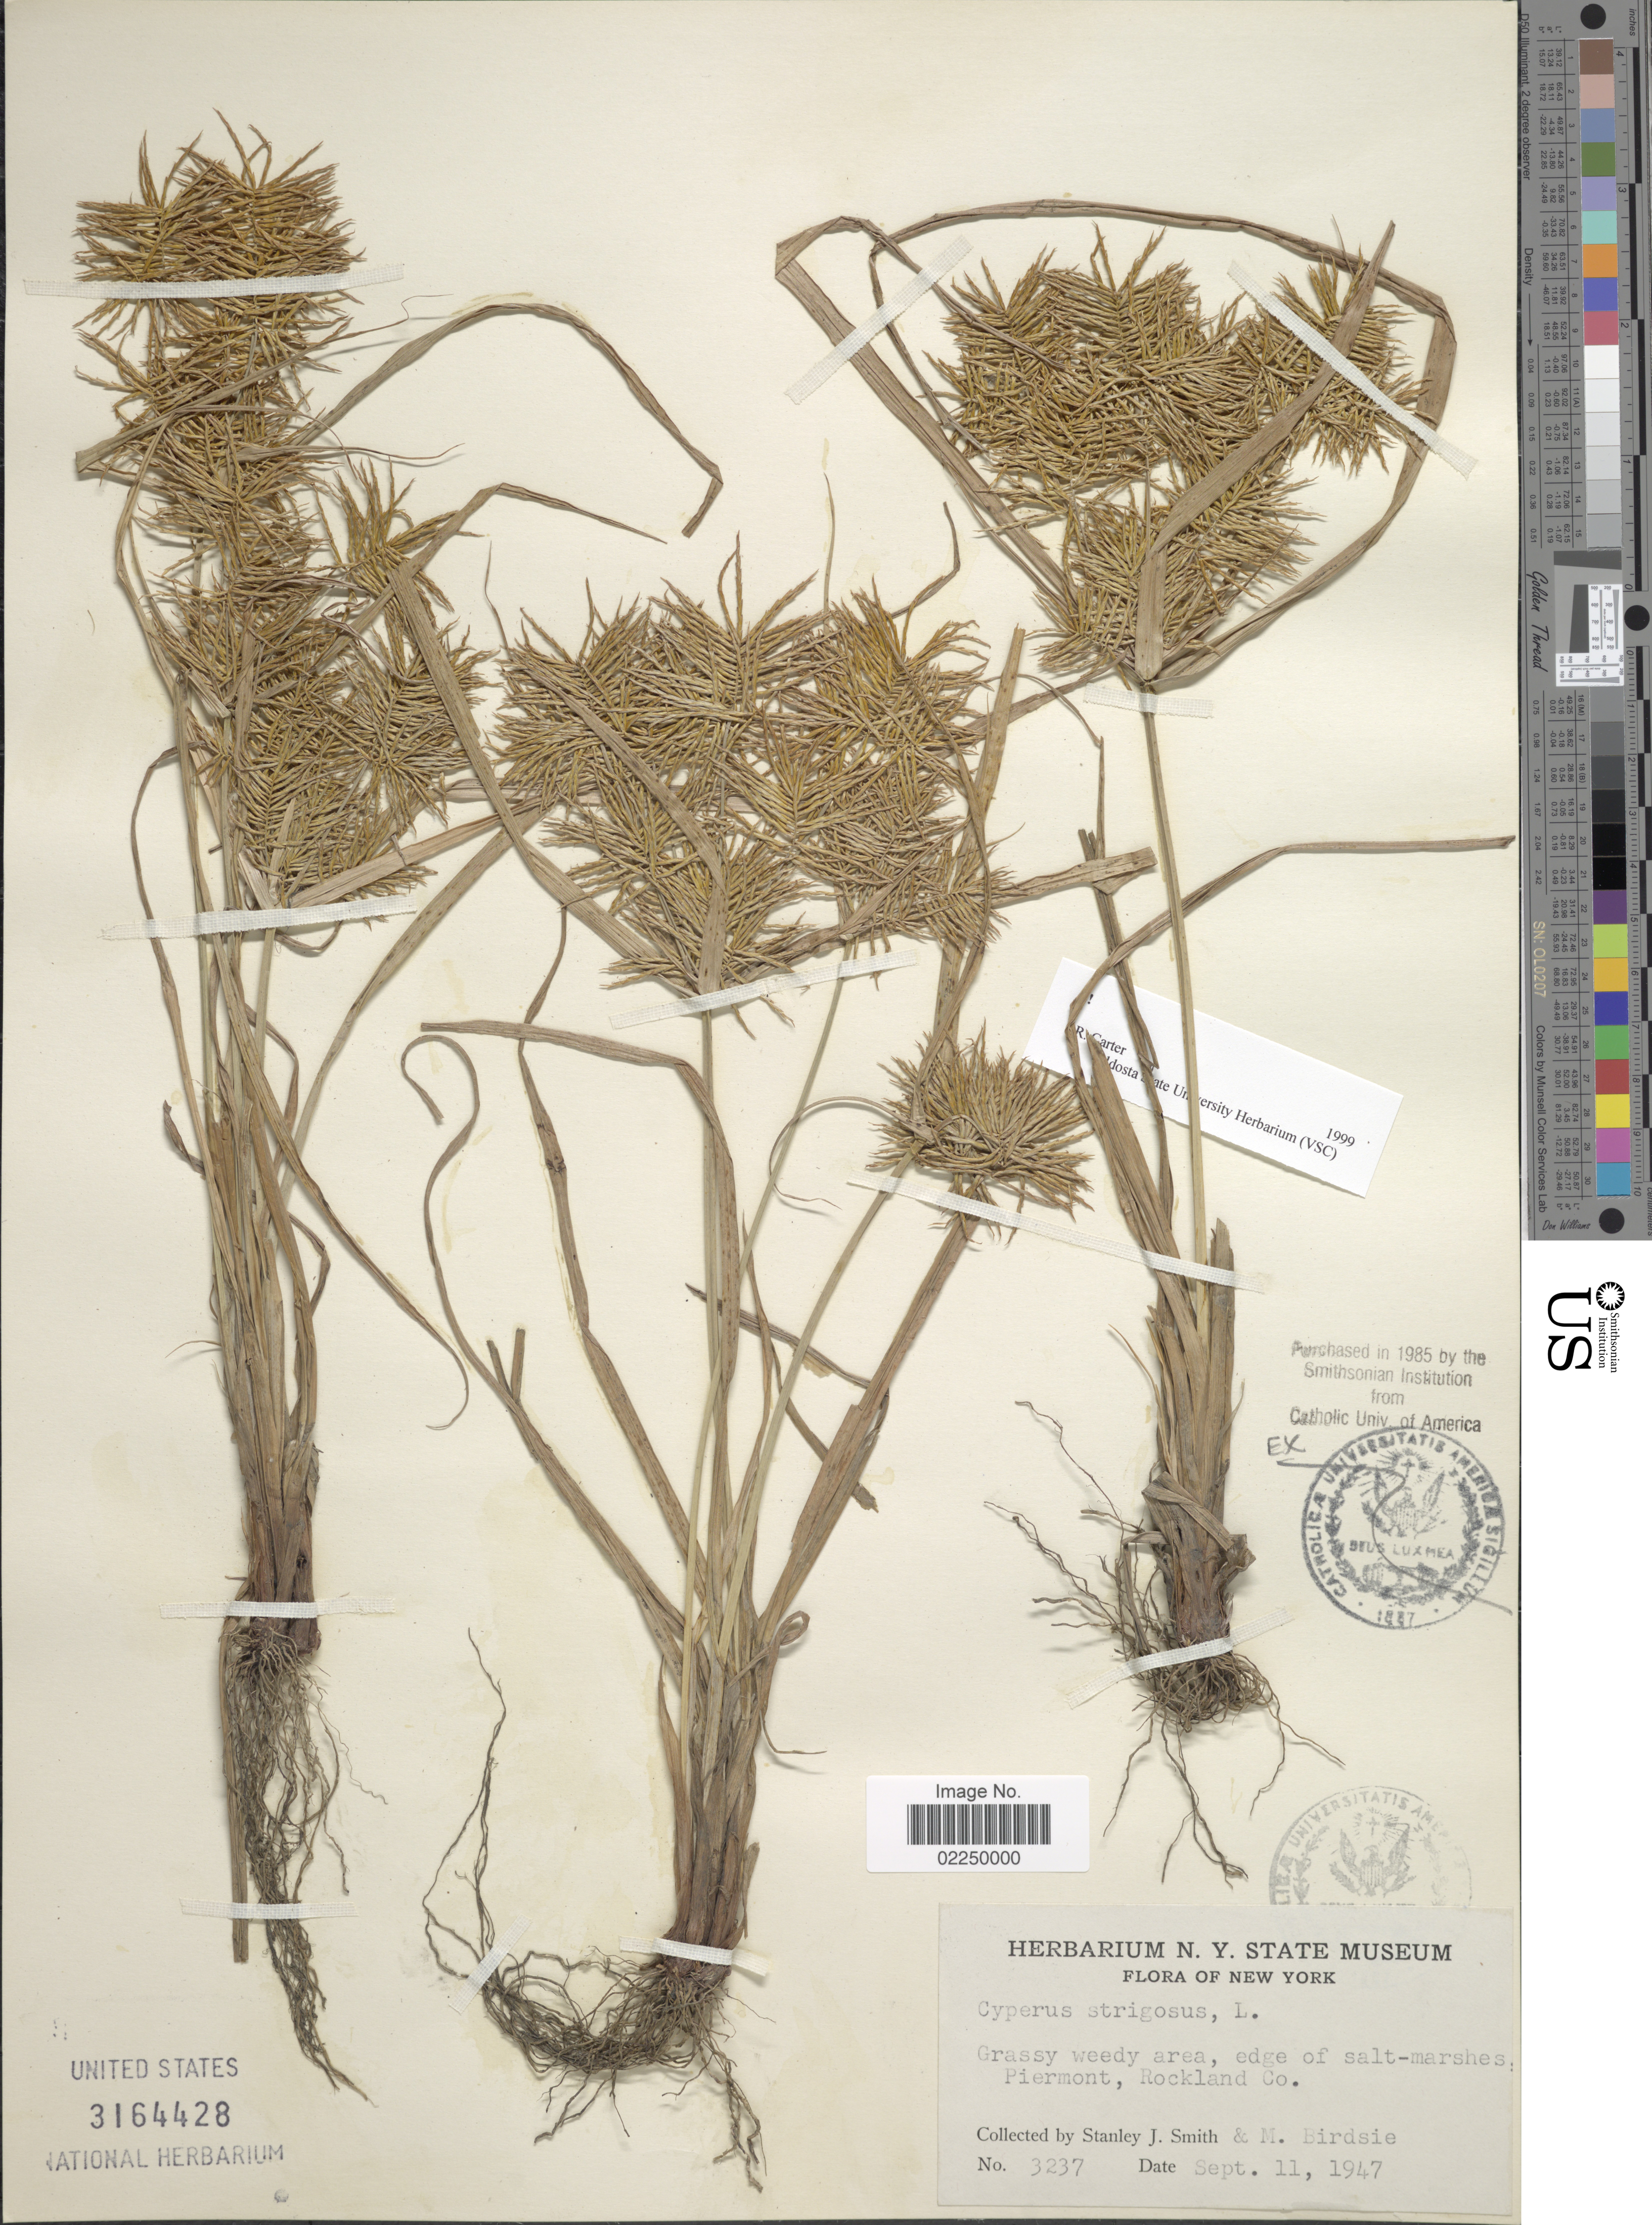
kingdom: Plantae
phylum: Tracheophyta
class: Liliopsida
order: Poales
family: Cyperaceae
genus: Cyperus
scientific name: Cyperus strigosus L.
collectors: S. Smith & M. Birdsie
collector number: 3237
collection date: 1947-09-11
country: United States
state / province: New York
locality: Grassy weedy area, edge of salt-marshes, Piermont, Rockland Co.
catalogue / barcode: US 3164428